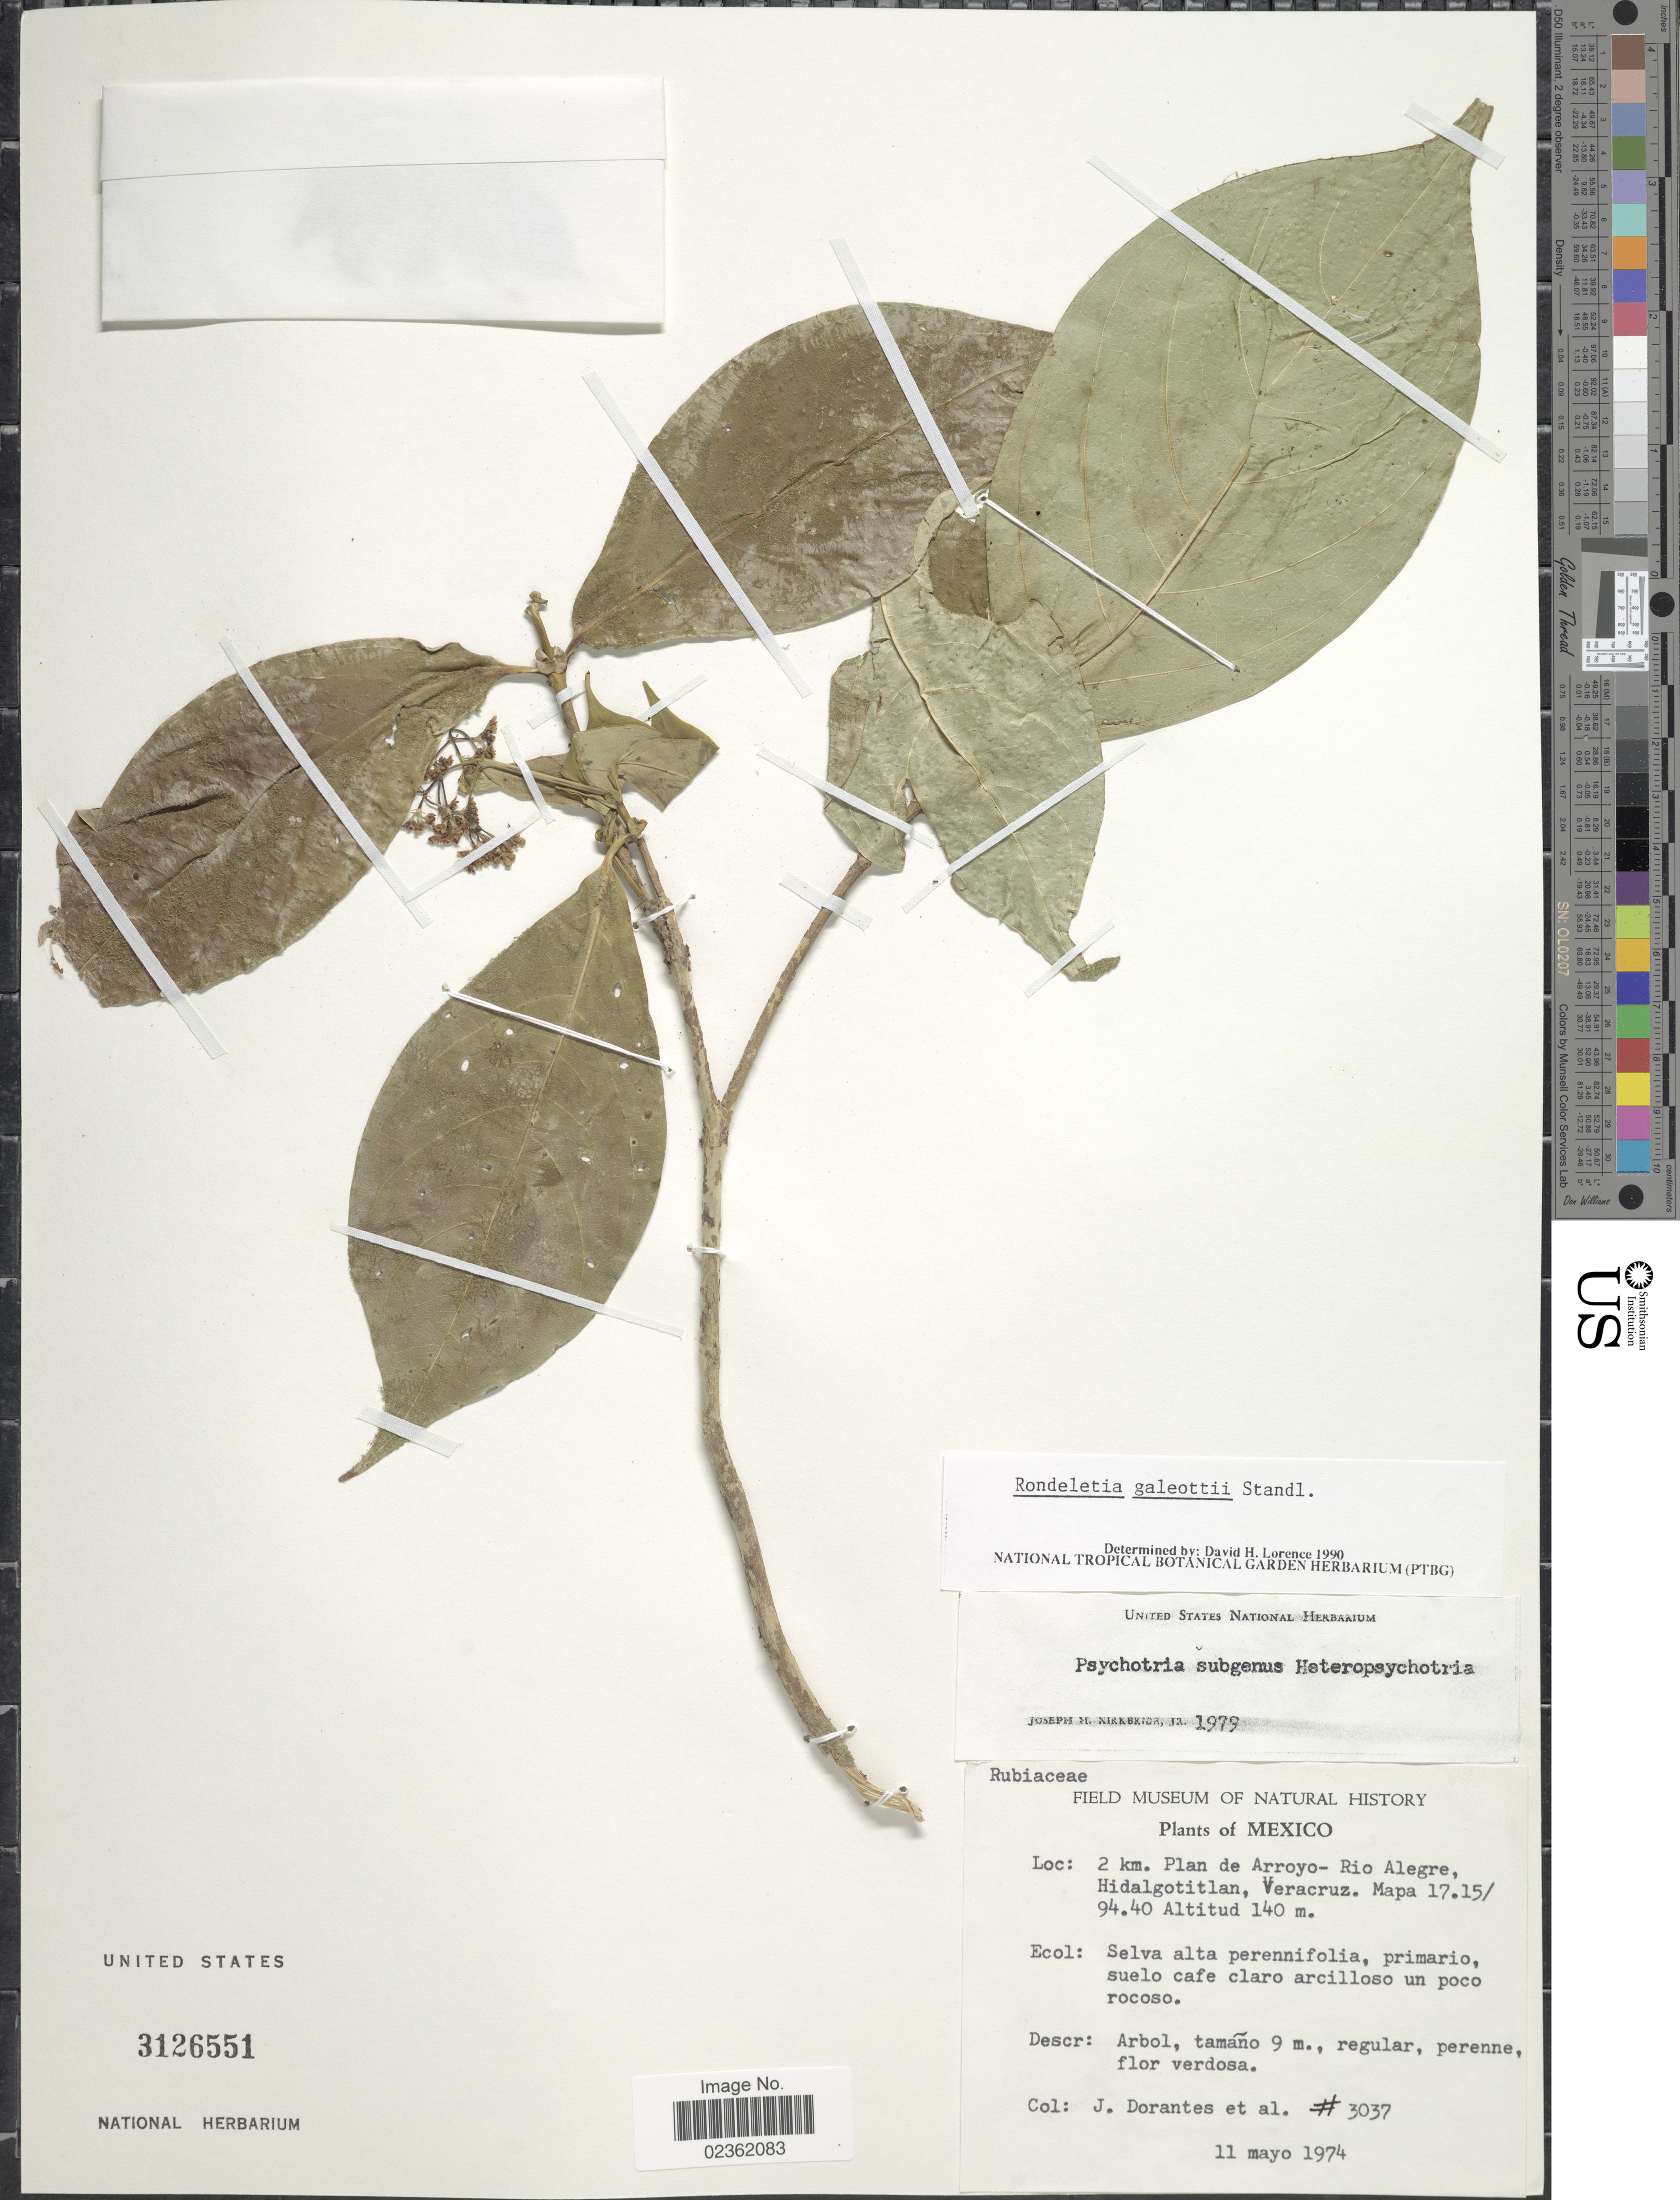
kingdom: Plantae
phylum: Tracheophyta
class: Magnoliopsida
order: Gentianales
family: Rubiaceae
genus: Rondeletia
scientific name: Rondeletia galeottii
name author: Standl.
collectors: J. Dorantes & et al.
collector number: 3037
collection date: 1974-05-11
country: Mexico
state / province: Veracruz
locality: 2 km. Plan de Arroyo-Rio Alegre, Hidalgotitlan, Veracruz, Mapa 17.15/94.40.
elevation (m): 140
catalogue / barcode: US 3126551